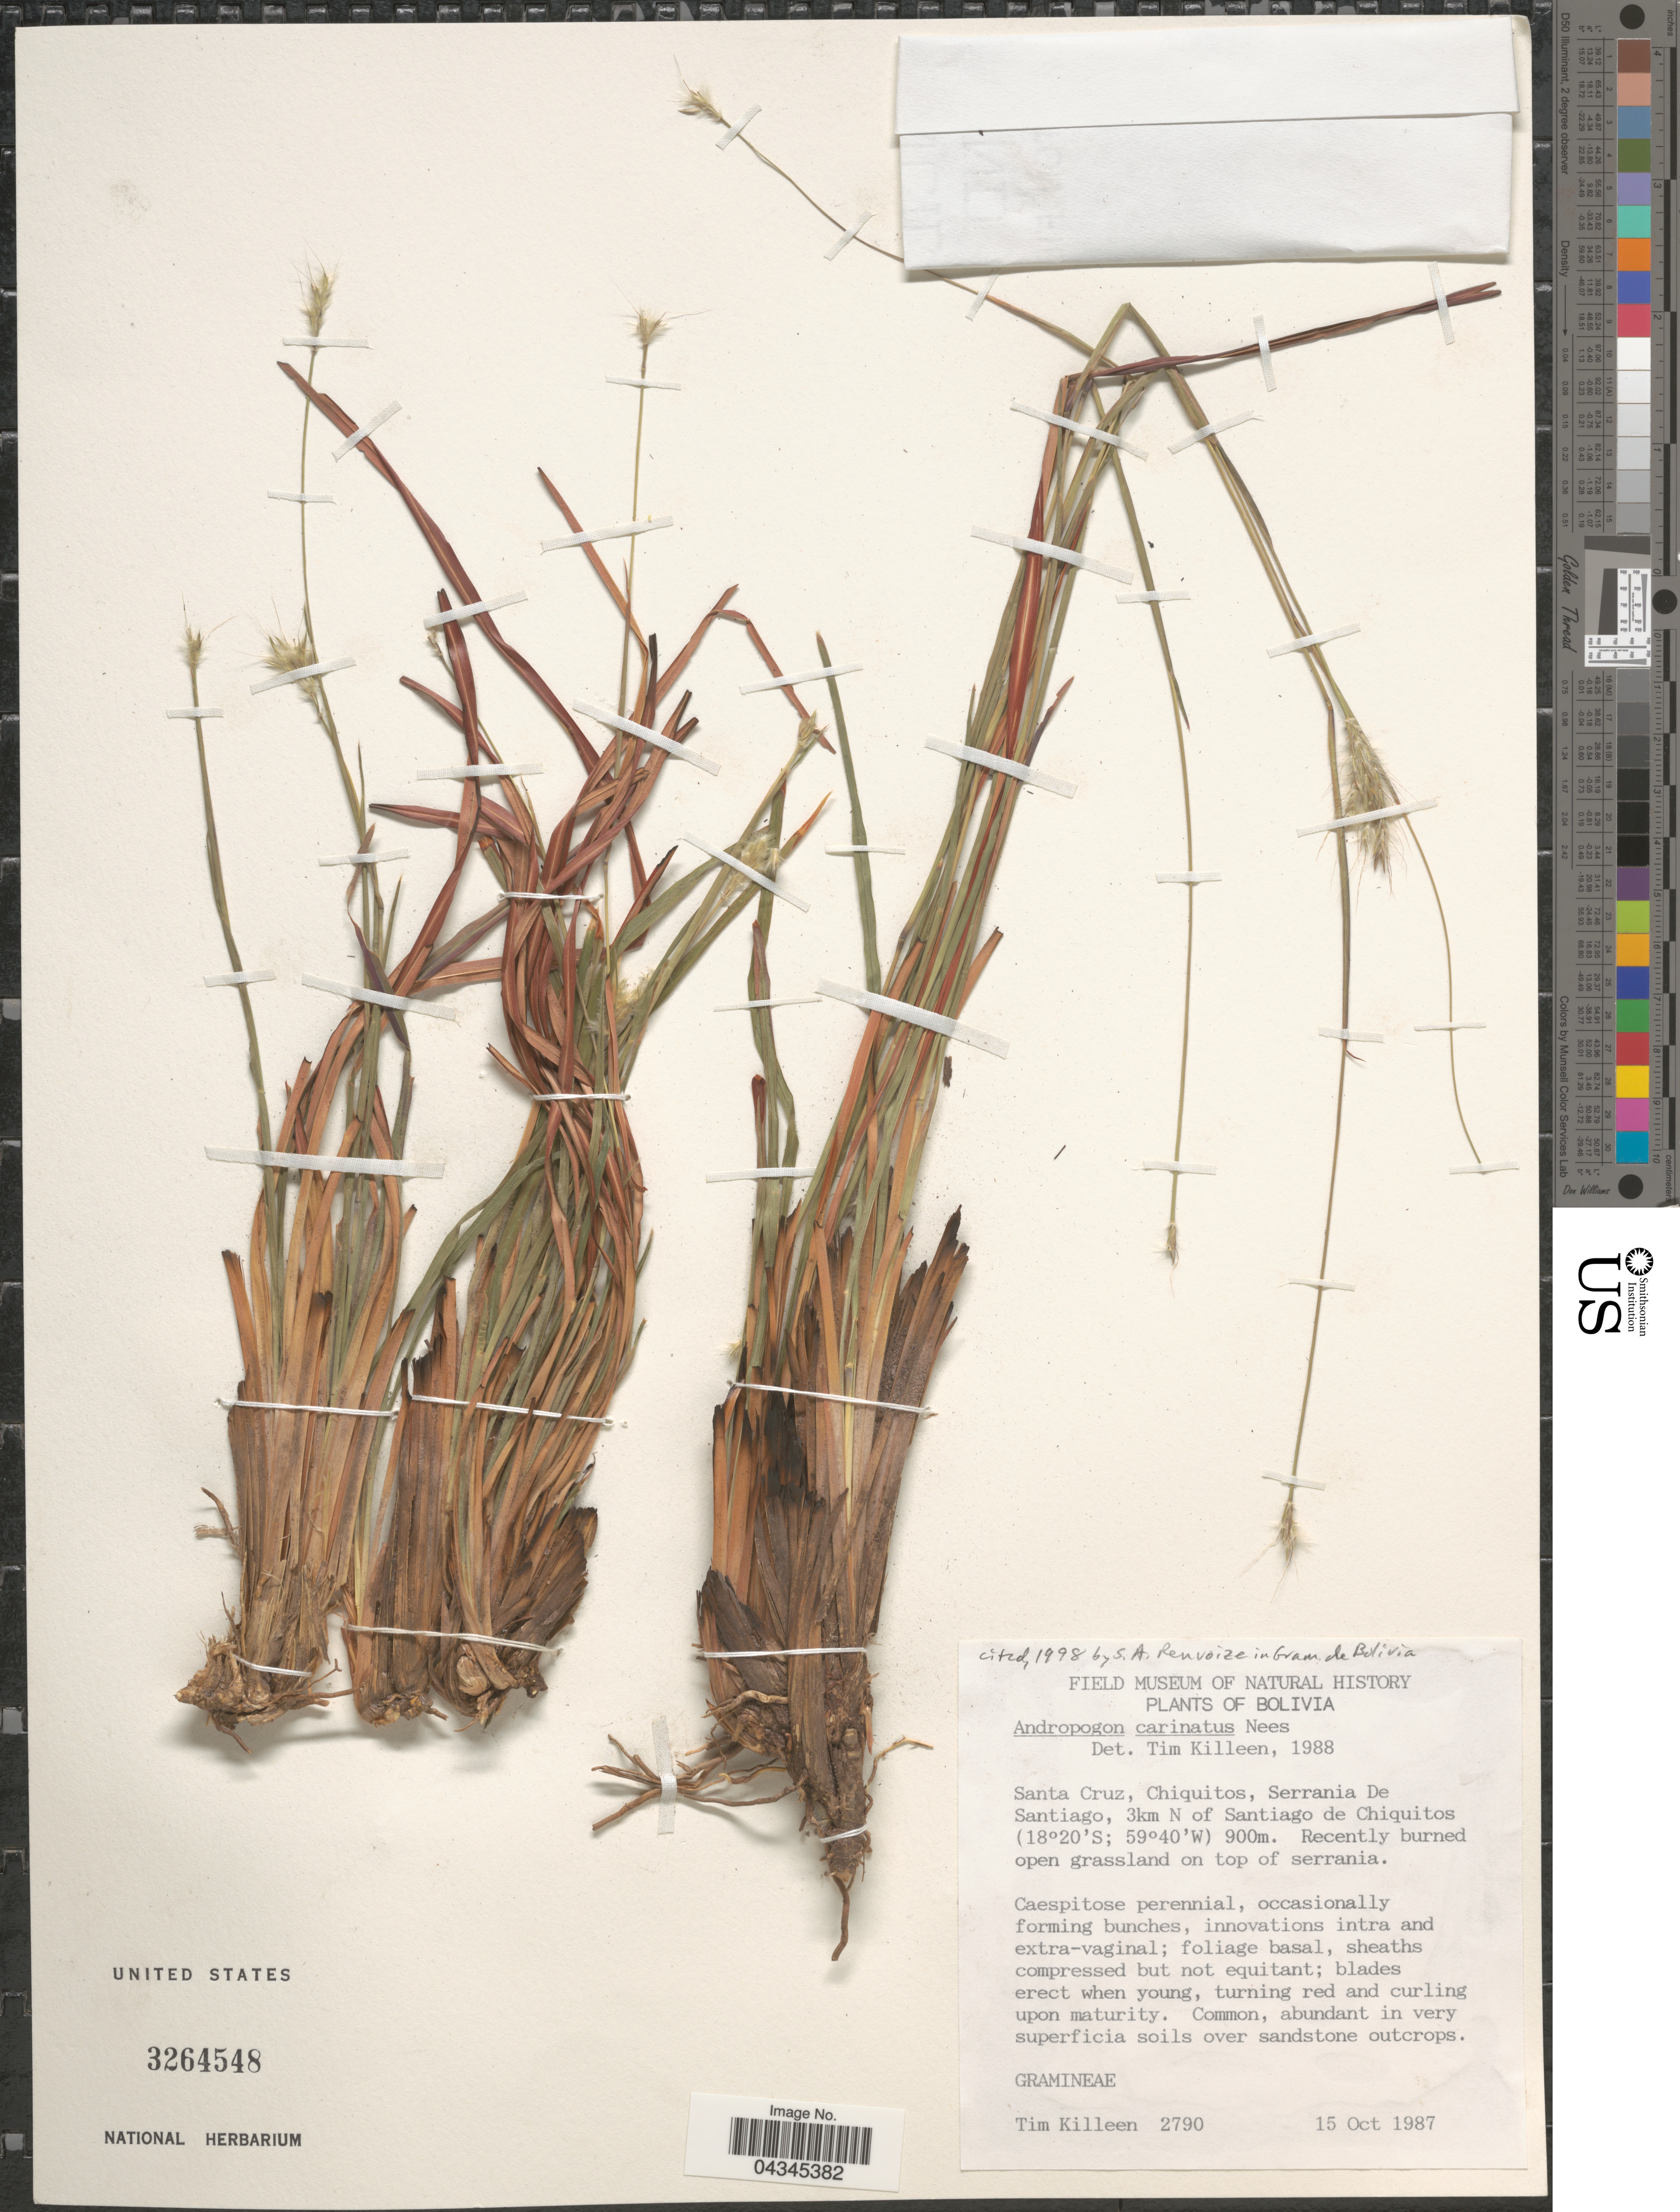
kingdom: Plantae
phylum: Tracheophyta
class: Liliopsida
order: Poales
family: Poaceae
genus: Andropogon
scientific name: Andropogon carinatus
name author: Nees in Mart.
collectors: T. J. Killeen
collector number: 2790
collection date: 1987-10-15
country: Bolivia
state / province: Santa Cruz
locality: Chiquitos, Serrania De Santiago, 3km N of Santiago de Chiquitos.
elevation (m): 900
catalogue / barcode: US 3264548